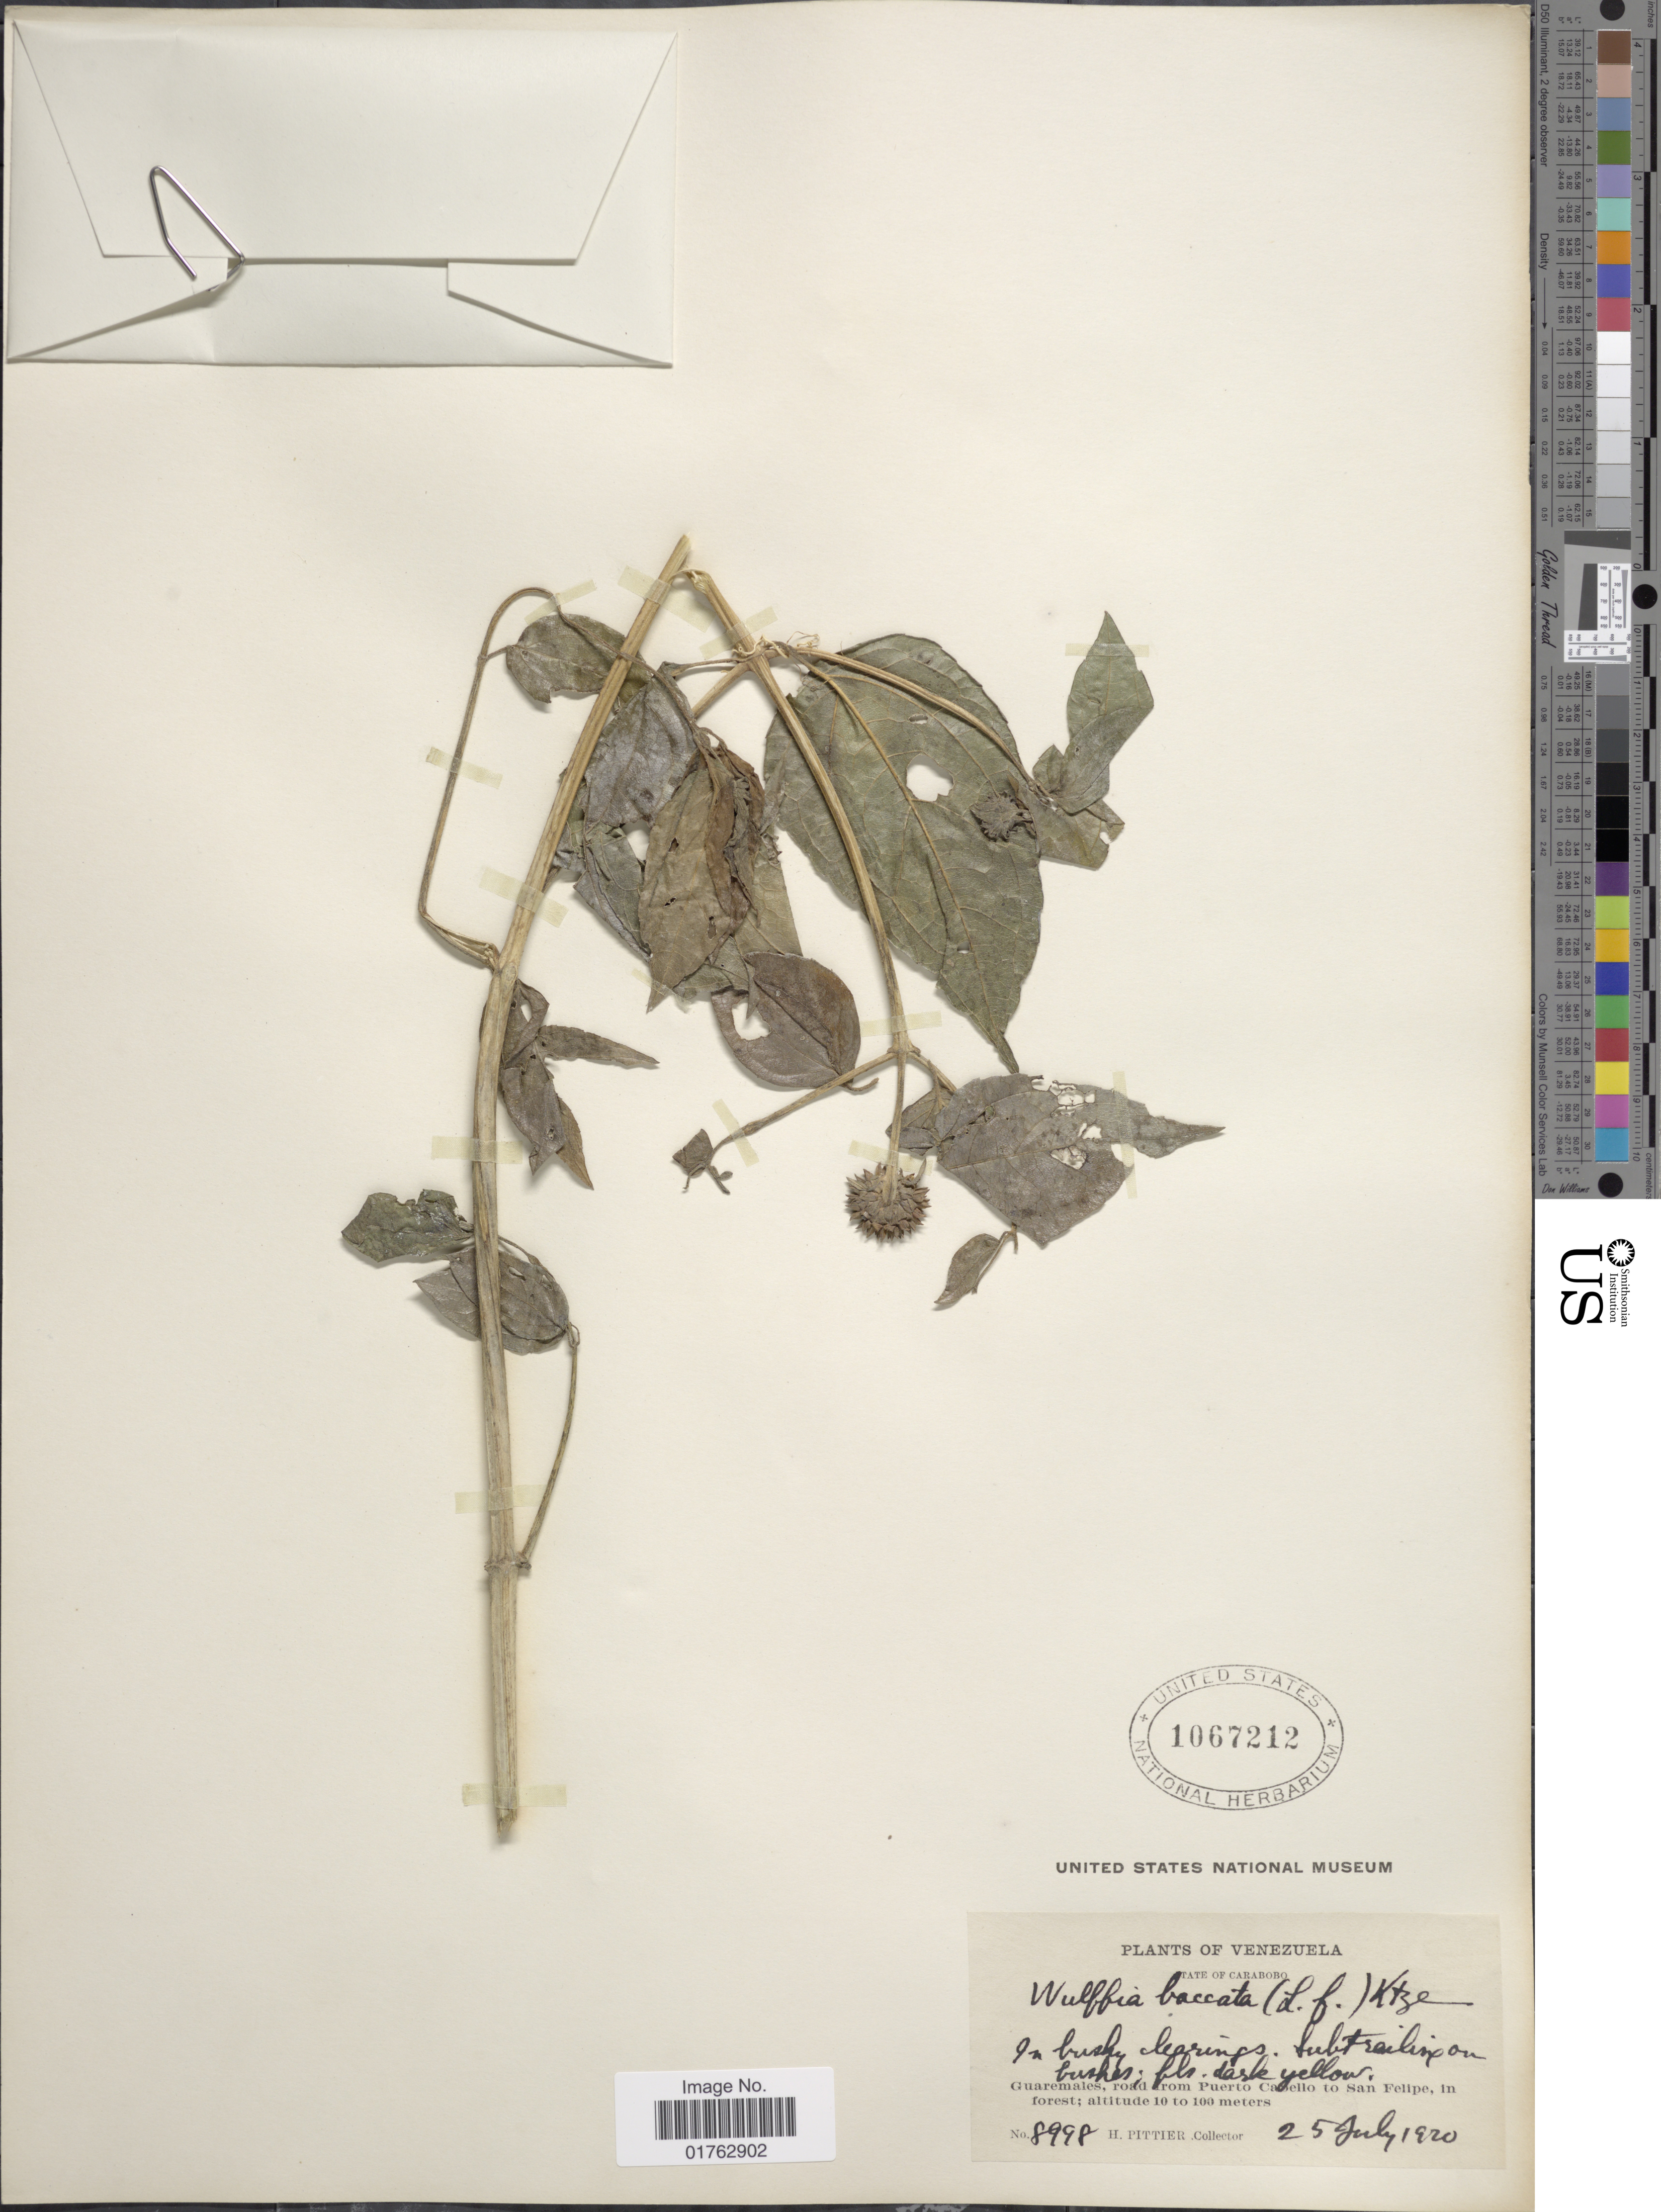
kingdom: Plantae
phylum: Tracheophyta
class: Magnoliopsida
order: Asterales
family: Asteraceae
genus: Wulffia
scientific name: Wulffia baccata var. baccata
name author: (L.) Kuntze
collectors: H. F. Pittier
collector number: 8998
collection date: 1920-07-25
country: Venezuela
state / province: Carabobo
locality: Guaremales, road from Puerto Cabello to San Felipe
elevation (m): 10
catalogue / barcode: US 1067212